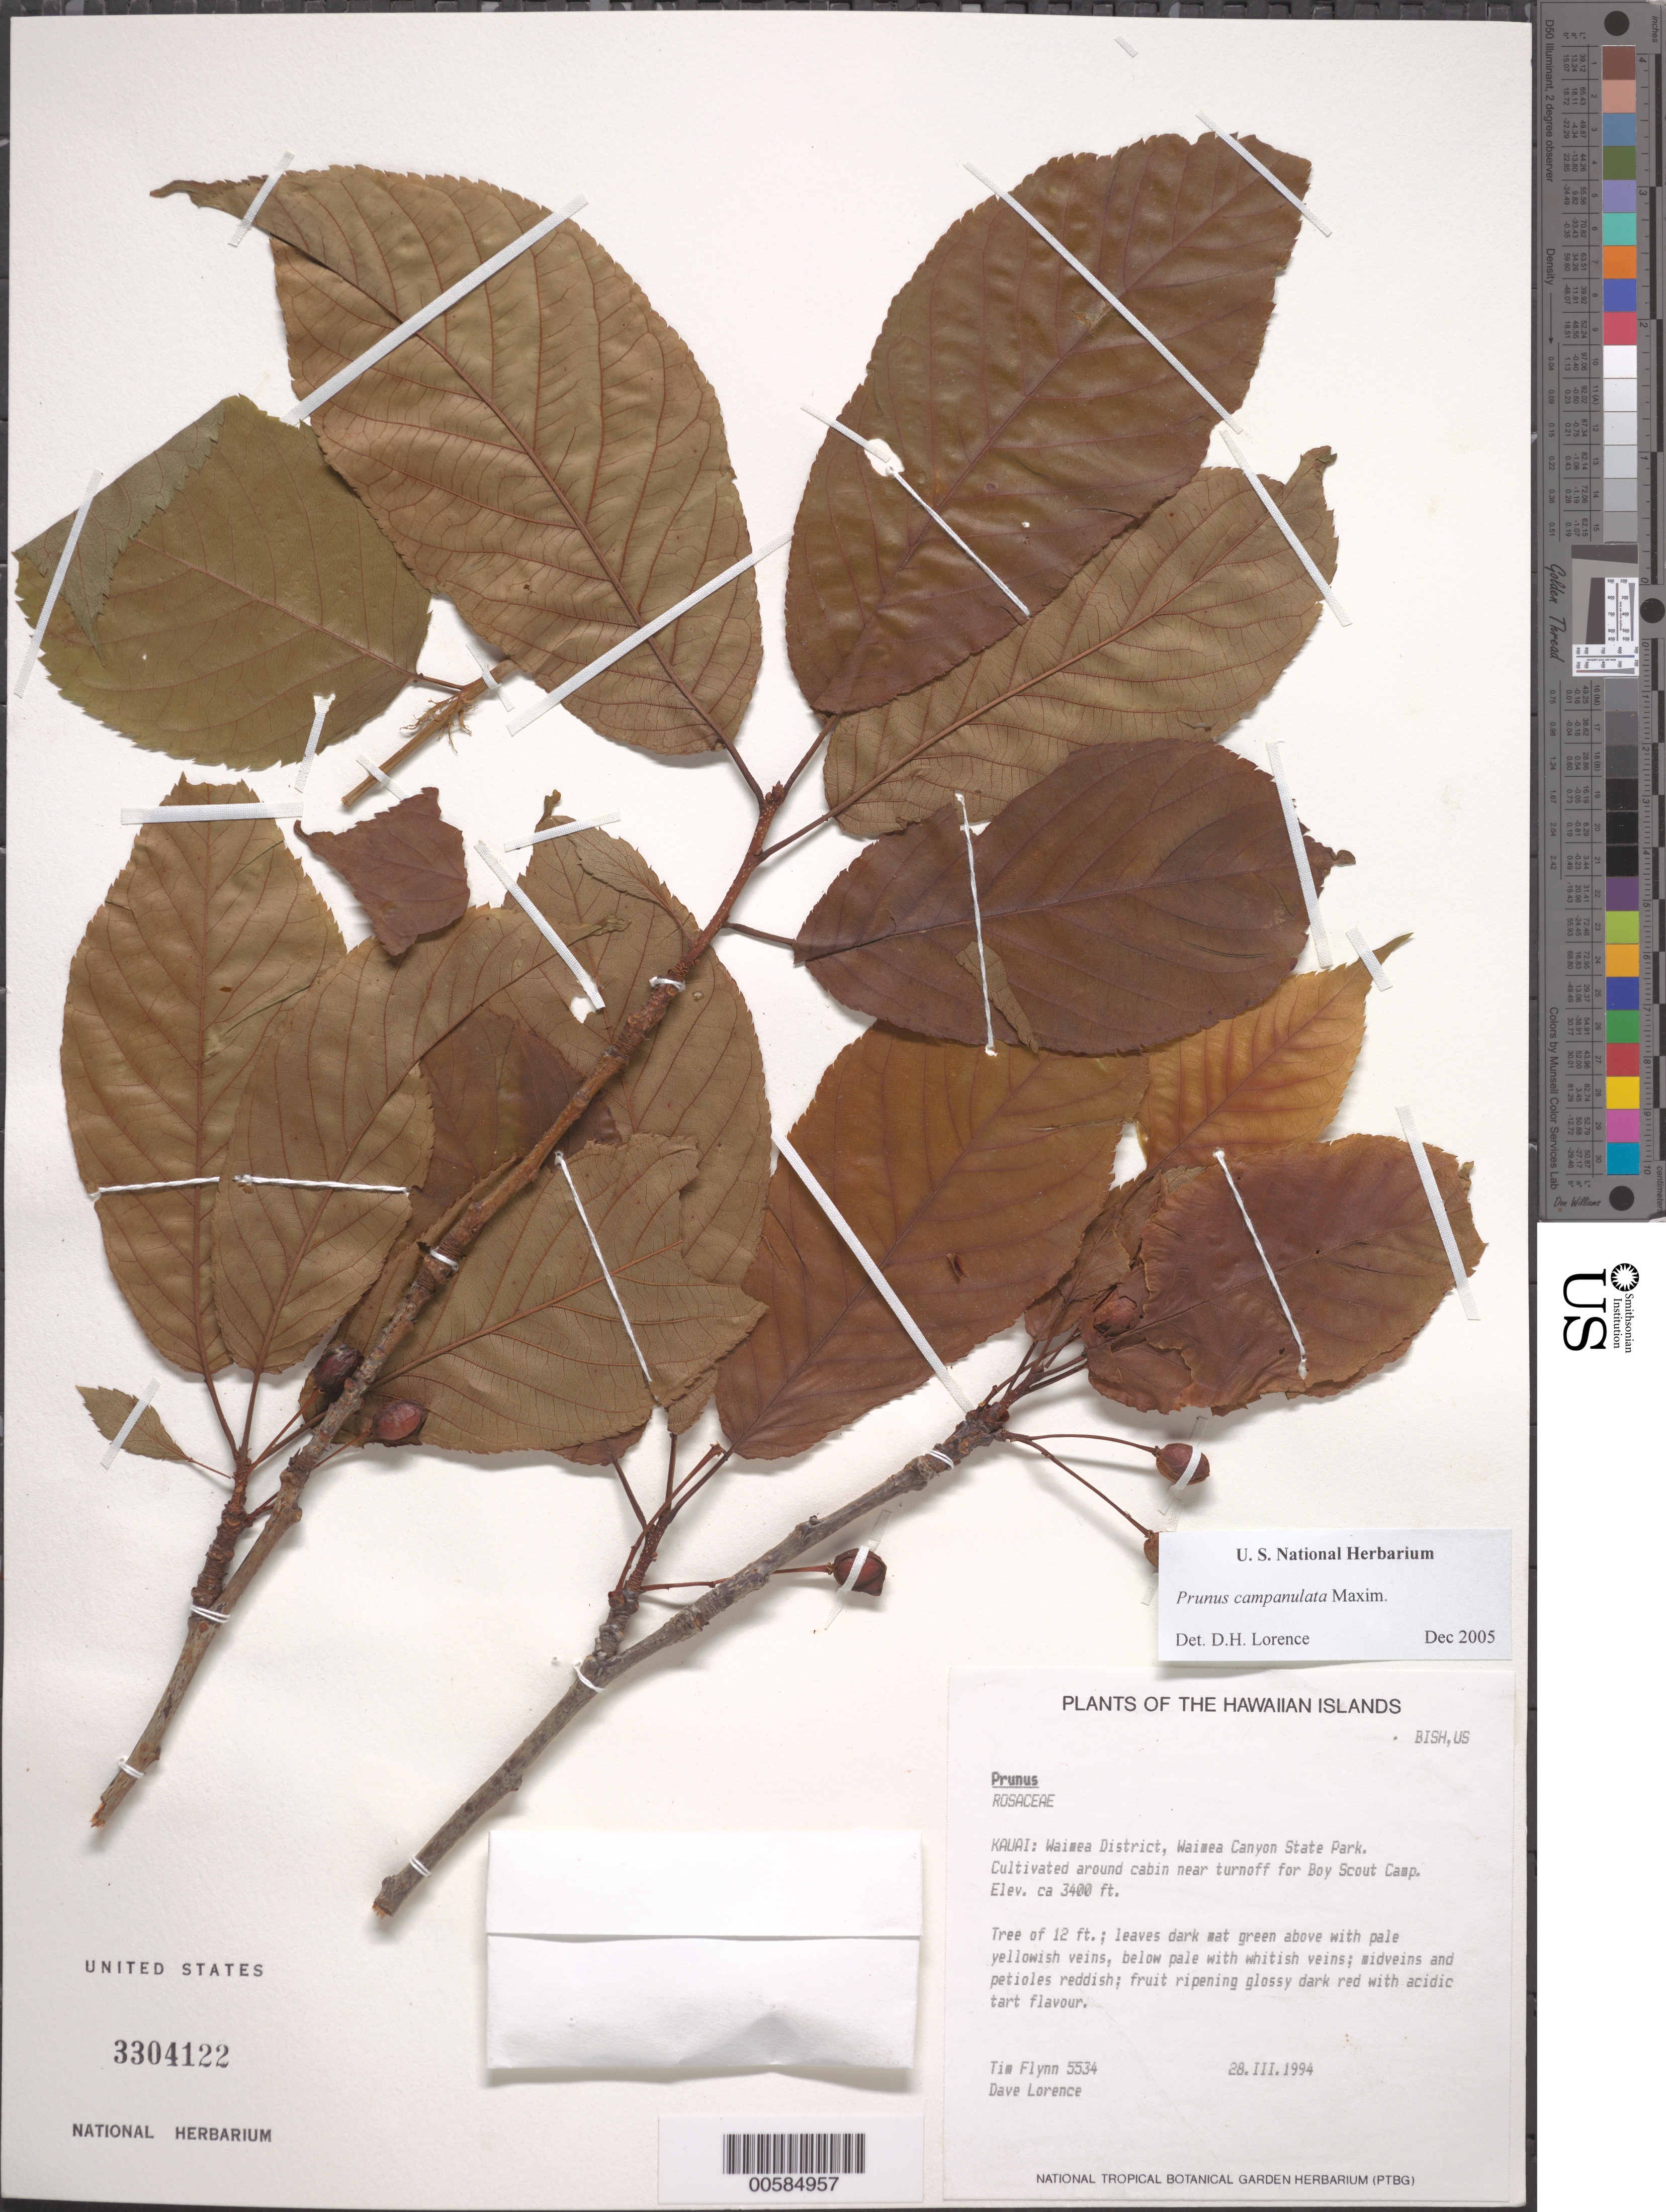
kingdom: Plantae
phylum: Tracheophyta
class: Magnoliopsida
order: Rosales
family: Rosaceae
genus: Prunus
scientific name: Prunus campanulata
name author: Maxim.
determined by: Lorence, David H., (PTBG), National Tropical Botanical Garden (UNITED STATES)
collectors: T. W. Flynn & D. Lorence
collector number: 5534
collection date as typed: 28 Mar 1994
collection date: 1994-03-28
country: United States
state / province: Hawaii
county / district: Kauai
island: Kaua'i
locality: Waimea Dist, Waimea Canyon State Park. Cultivated around cabin near turnoff for Boy Scout Camp.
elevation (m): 1036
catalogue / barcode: US 3304122